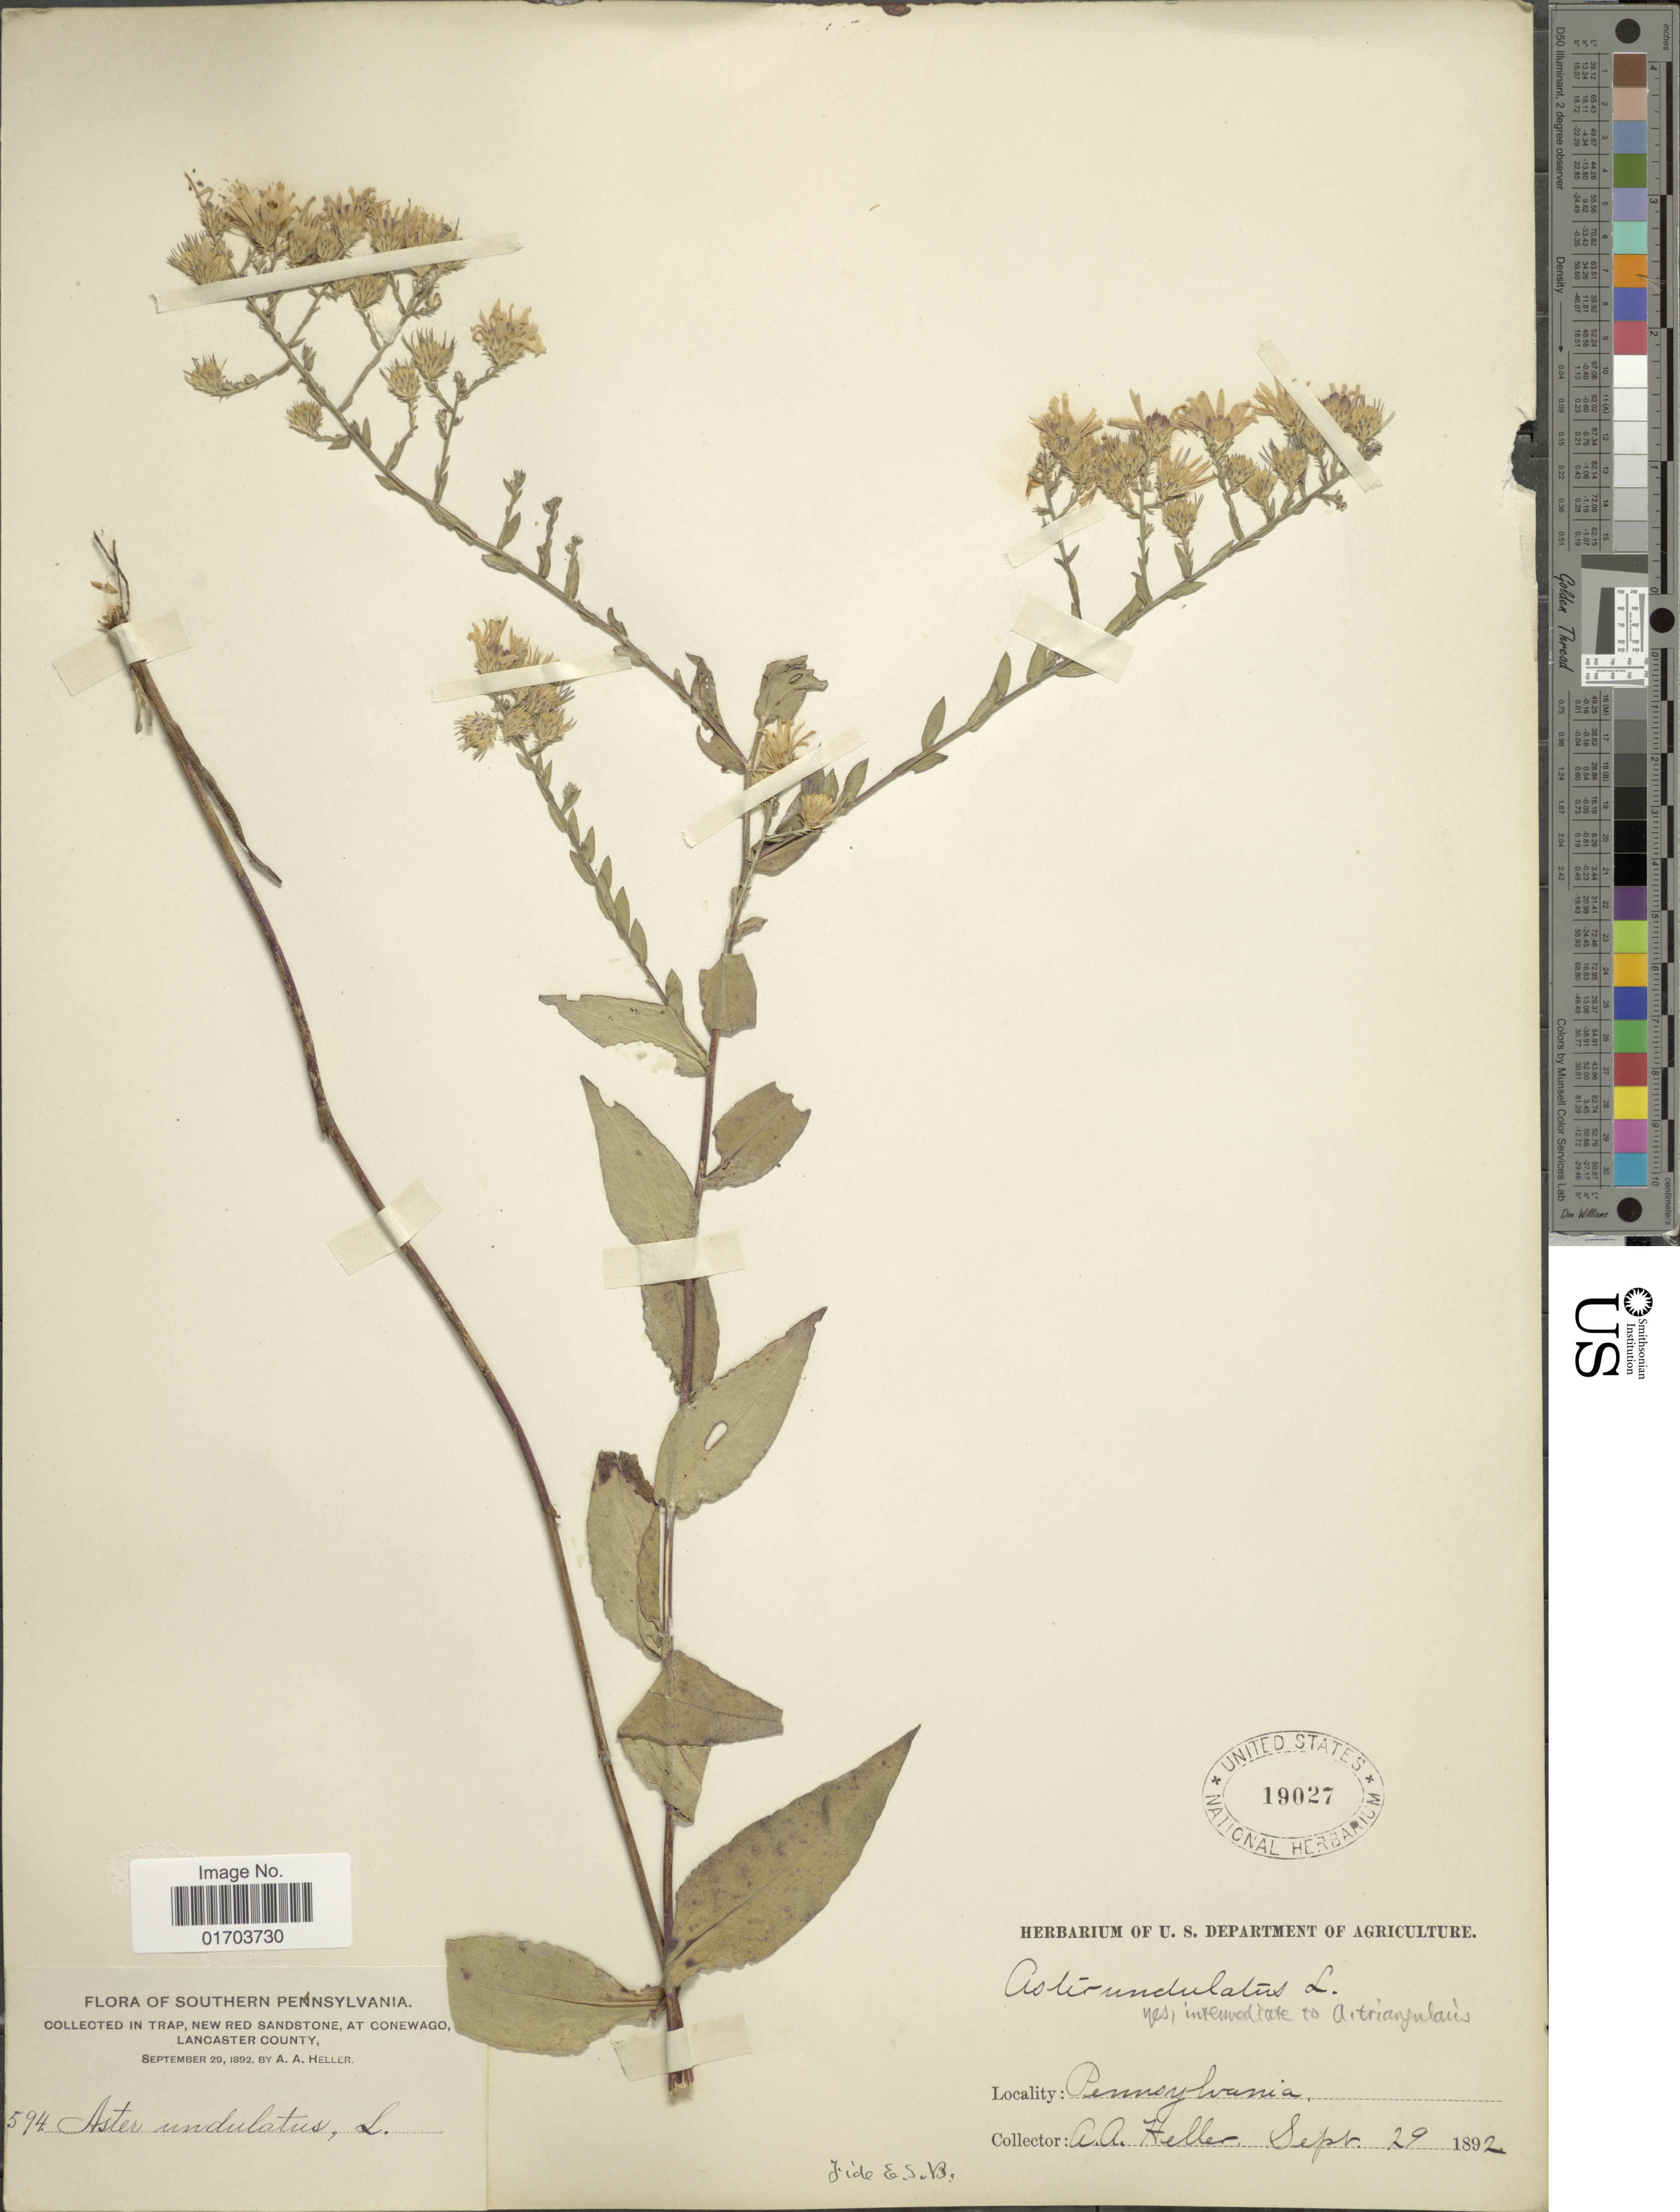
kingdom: Plantae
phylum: Tracheophyta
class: Magnoliopsida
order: Asterales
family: Asteraceae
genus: Symphyotrichum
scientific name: Symphyotrichum undulatum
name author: (L.) G.L. Nesom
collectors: A. A. Heller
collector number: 594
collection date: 1892-09-29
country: United States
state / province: Pennsylvania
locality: Southern Pennsylvania. in Trap, New Red Sandstone, at Conewago, Lancaster County.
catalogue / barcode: US 19027